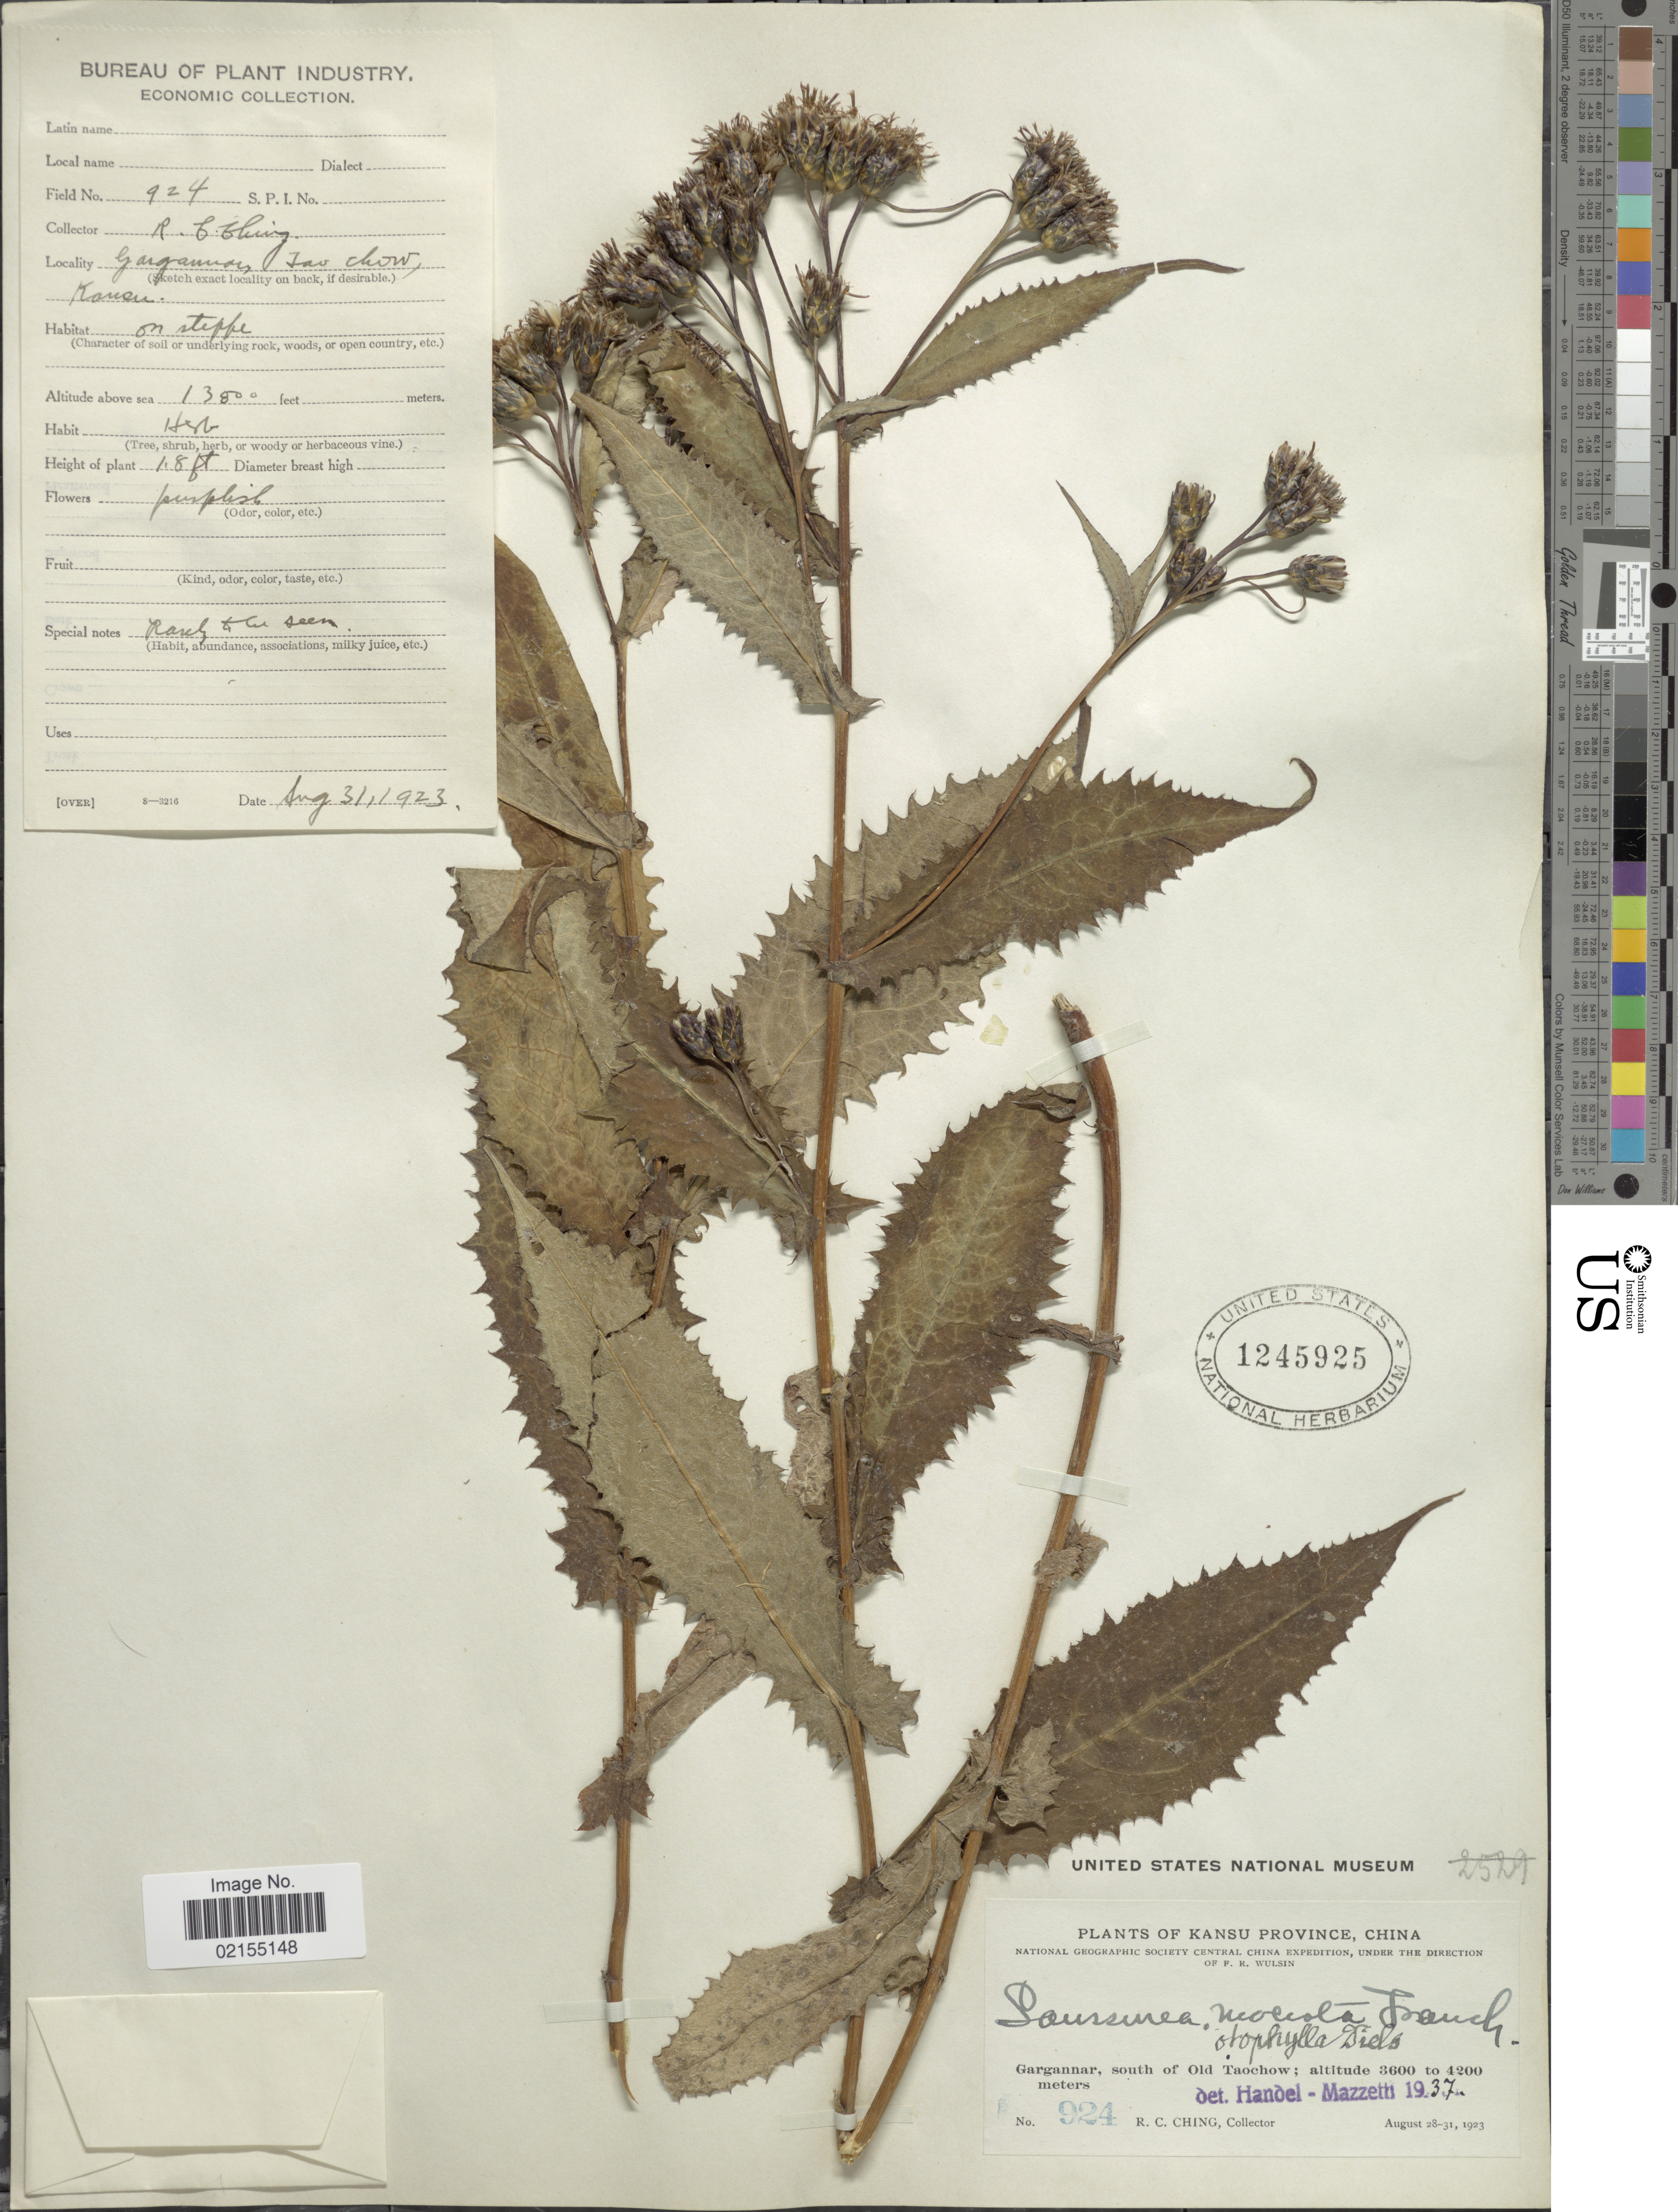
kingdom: Plantae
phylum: Tracheophyta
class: Magnoliopsida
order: Asterales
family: Asteraceae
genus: Saussurea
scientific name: Saussurea macrota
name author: Franch.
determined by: Chen, Yousheng S.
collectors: R. C. Ching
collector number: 924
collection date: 1923-08-31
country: China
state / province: Gansu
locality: Kansu Province, China, Gargannar, south of Old Taochow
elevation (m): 4115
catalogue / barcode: US 1245925